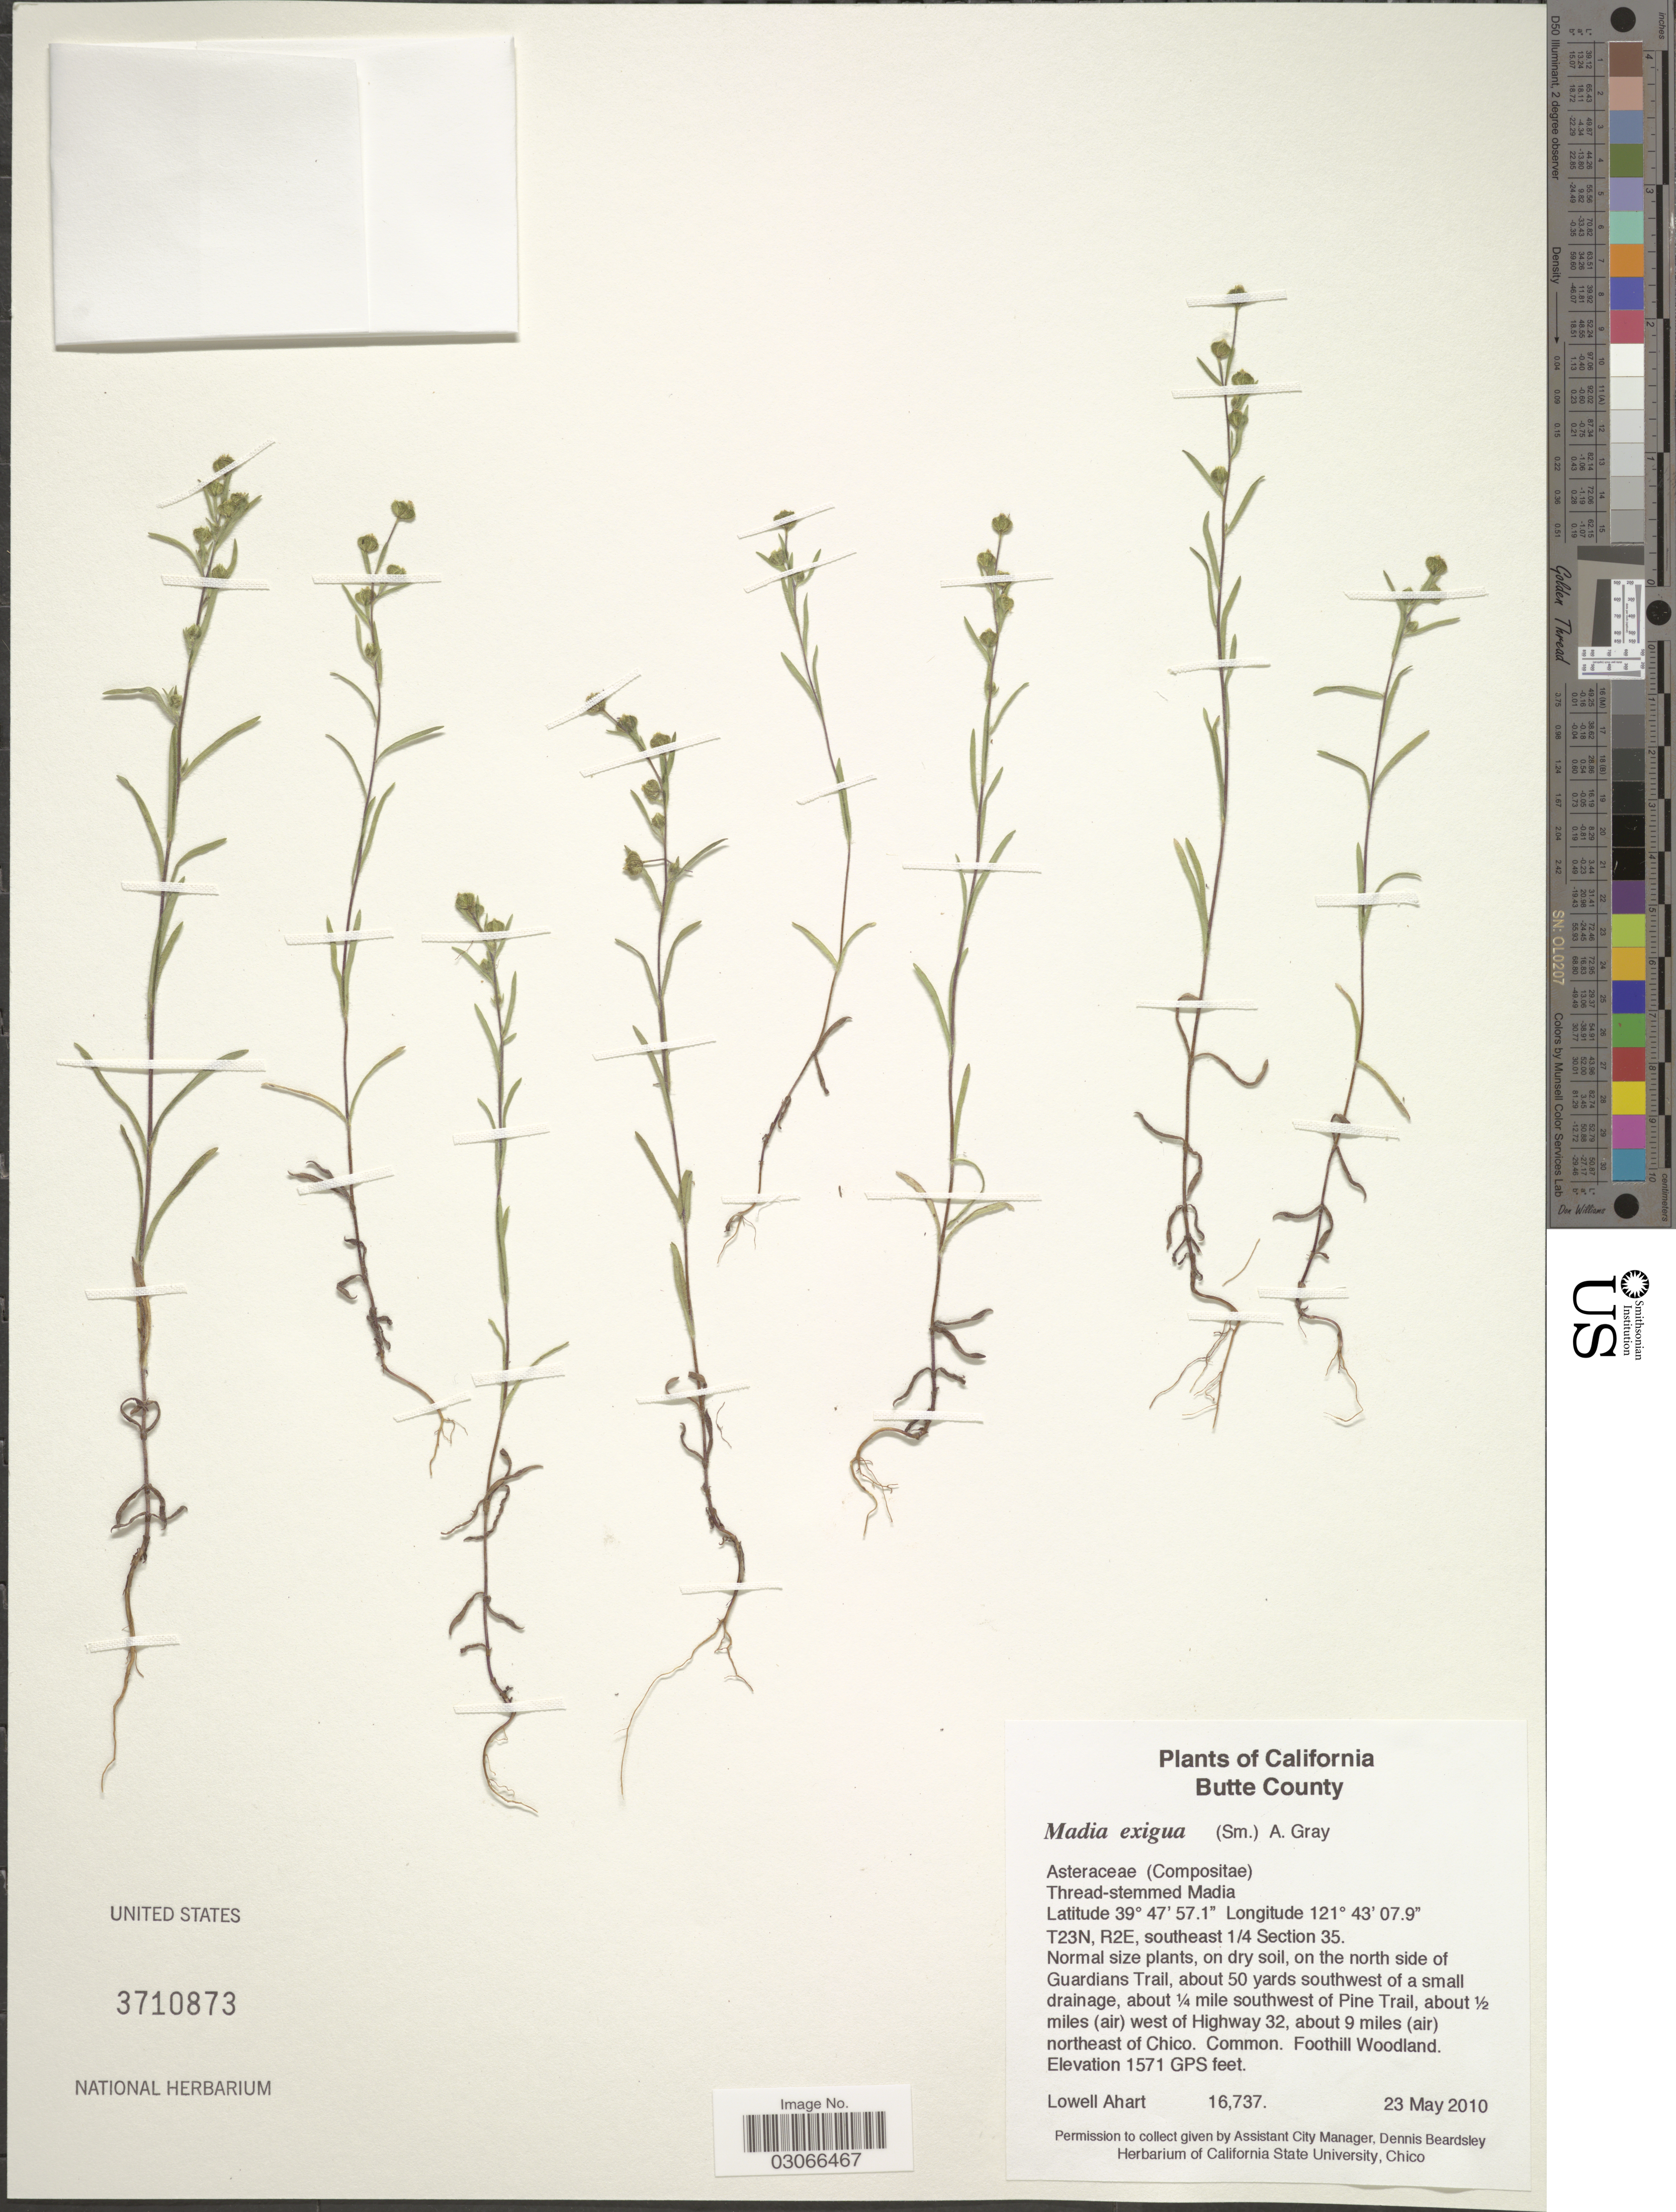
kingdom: Plantae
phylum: Tracheophyta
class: Magnoliopsida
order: Asterales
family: Asteraceae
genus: Madia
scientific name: Madia exigua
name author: (Sm.) A. Gray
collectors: L. Ahart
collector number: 16737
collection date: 2010-05-23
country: United States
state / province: California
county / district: Butte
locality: Butte County. T23N, R2E, southeast ¼ Section 35, on the north side of Guardians Trail, about 50 yards southwest of a small drainage, about ¼ mile southwest of Pine Trail, about ½ miles (air) west of Highway 32, about 9 miles (air) northeast of Chico.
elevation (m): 479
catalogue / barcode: US 3710873